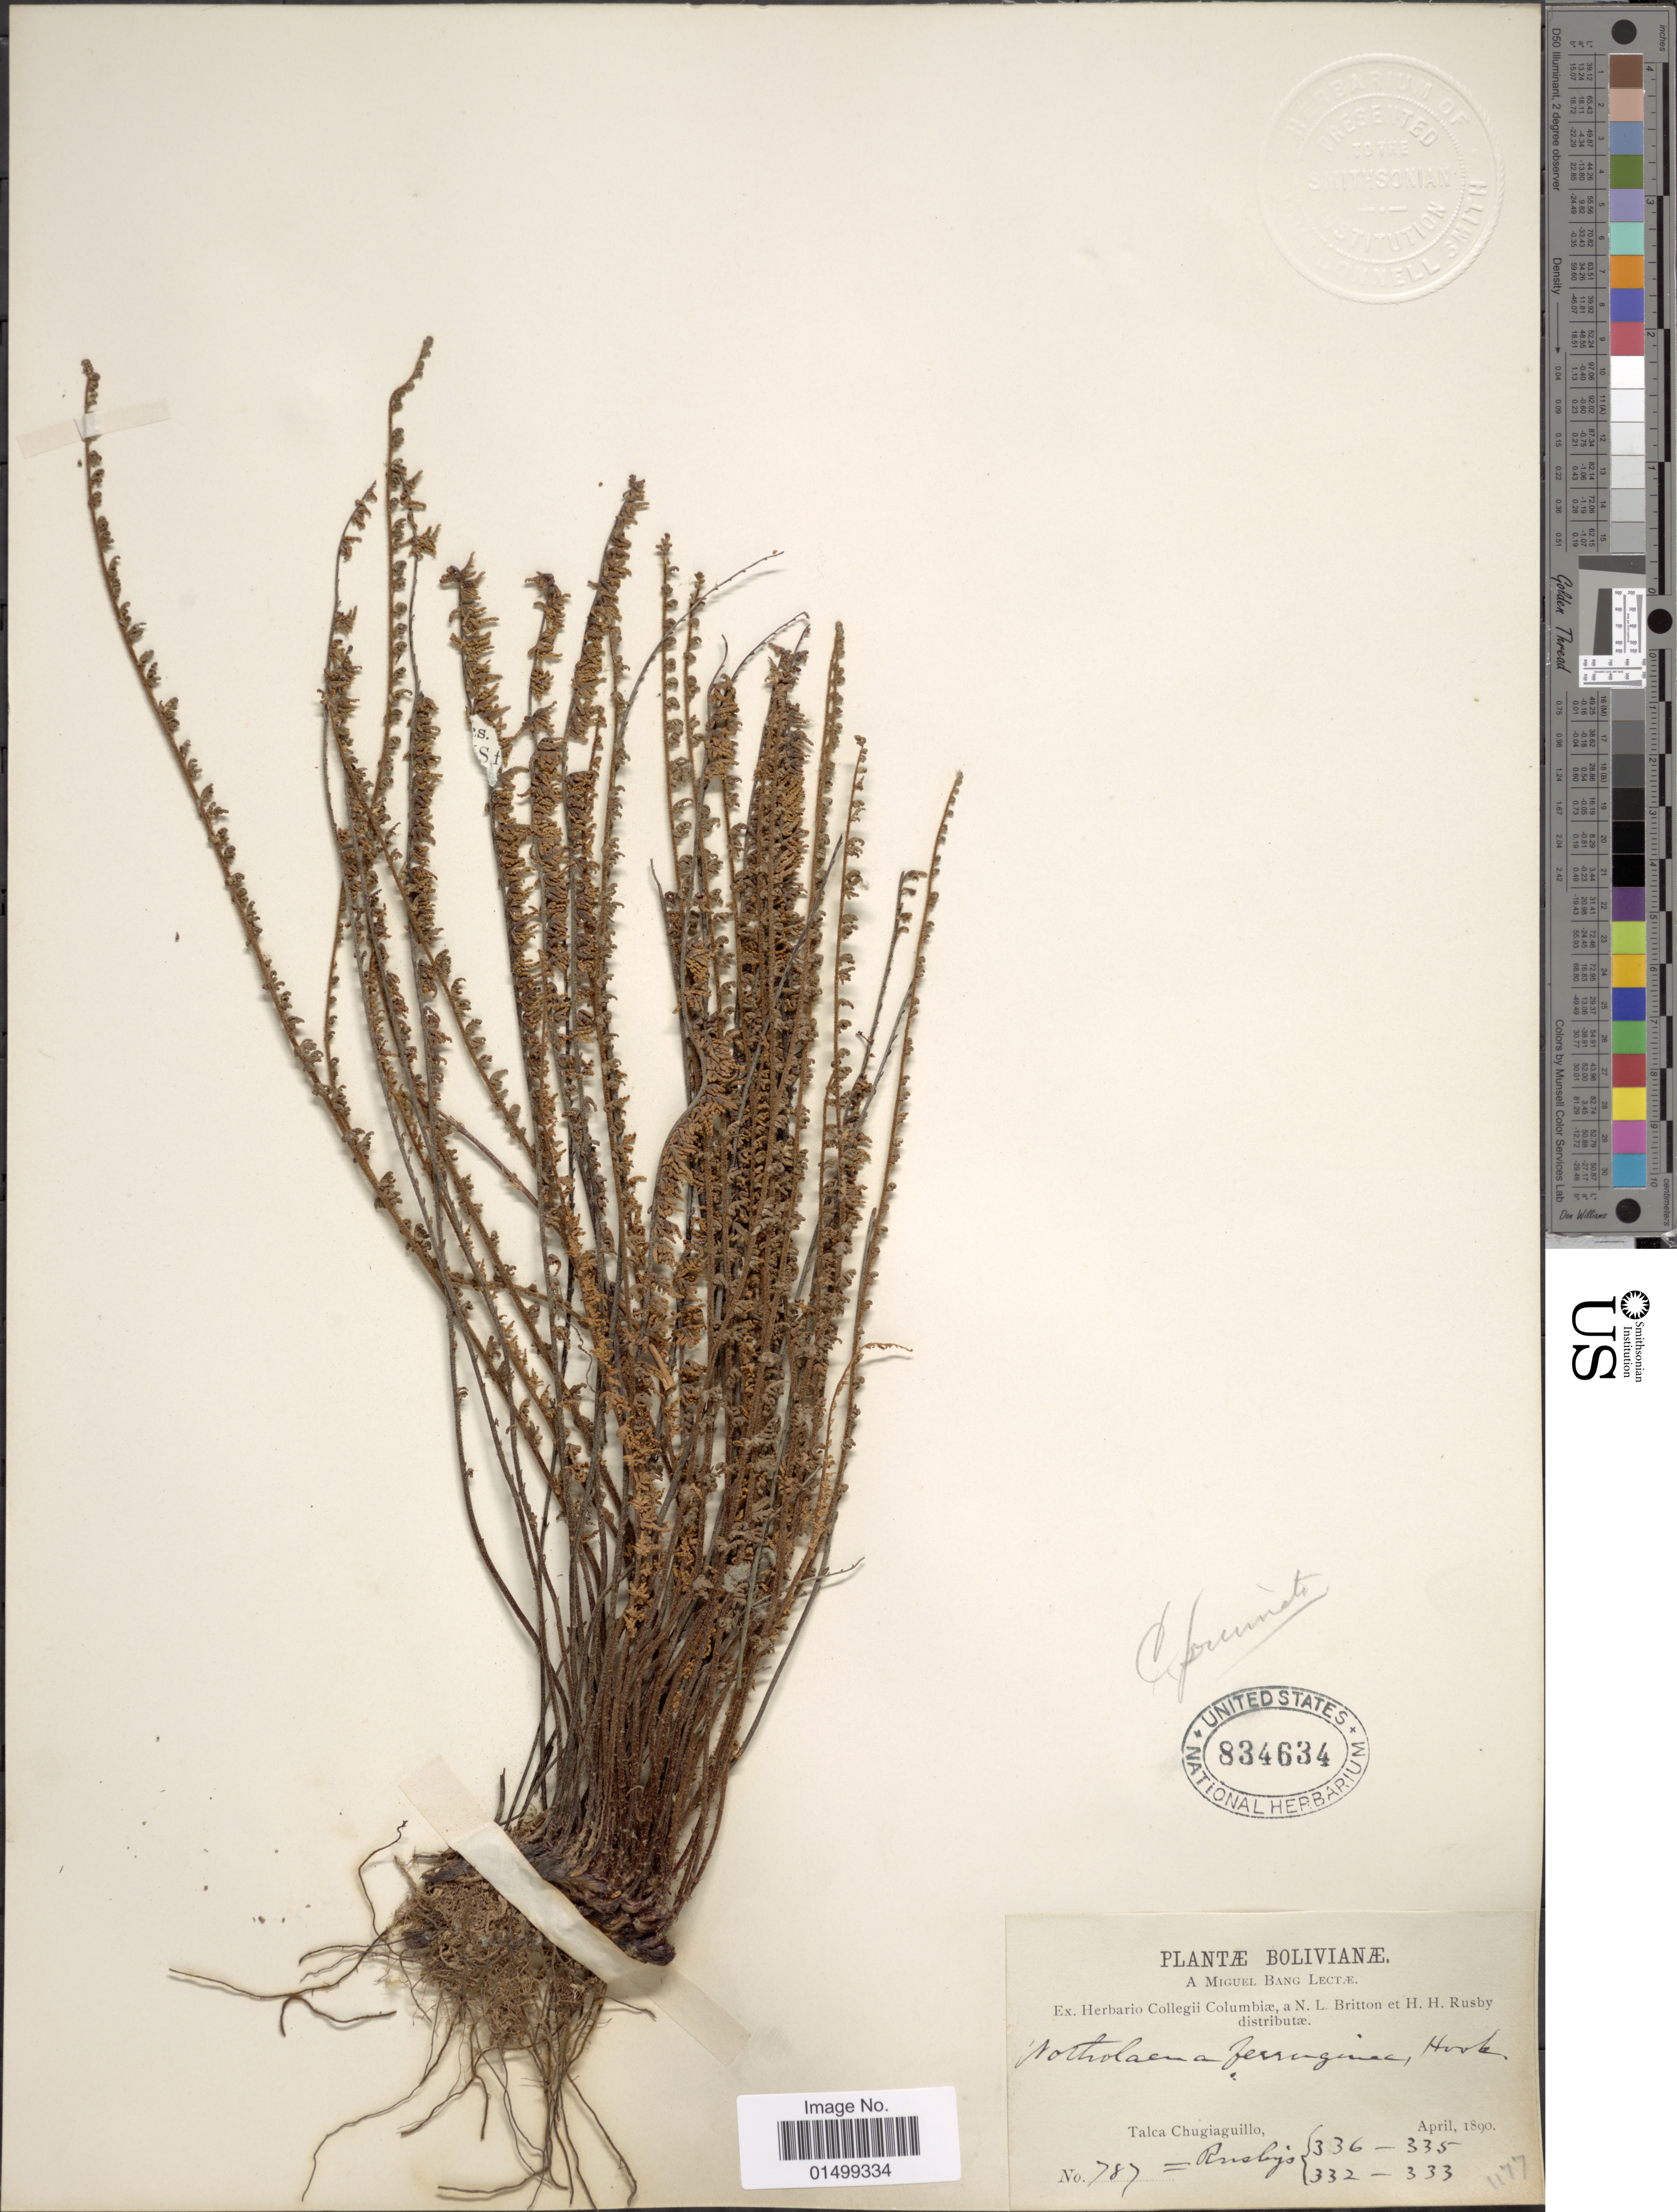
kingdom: Plantae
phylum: Tracheophyta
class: Polypodiopsida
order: Polypodiales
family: Pteridaceae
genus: Cheilanthes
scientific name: Cheilanthes pruinata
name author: Kaulf.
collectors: M. Bang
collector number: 787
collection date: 1890-04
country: Bolivia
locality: Talca Chugiaguillo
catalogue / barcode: US 834634